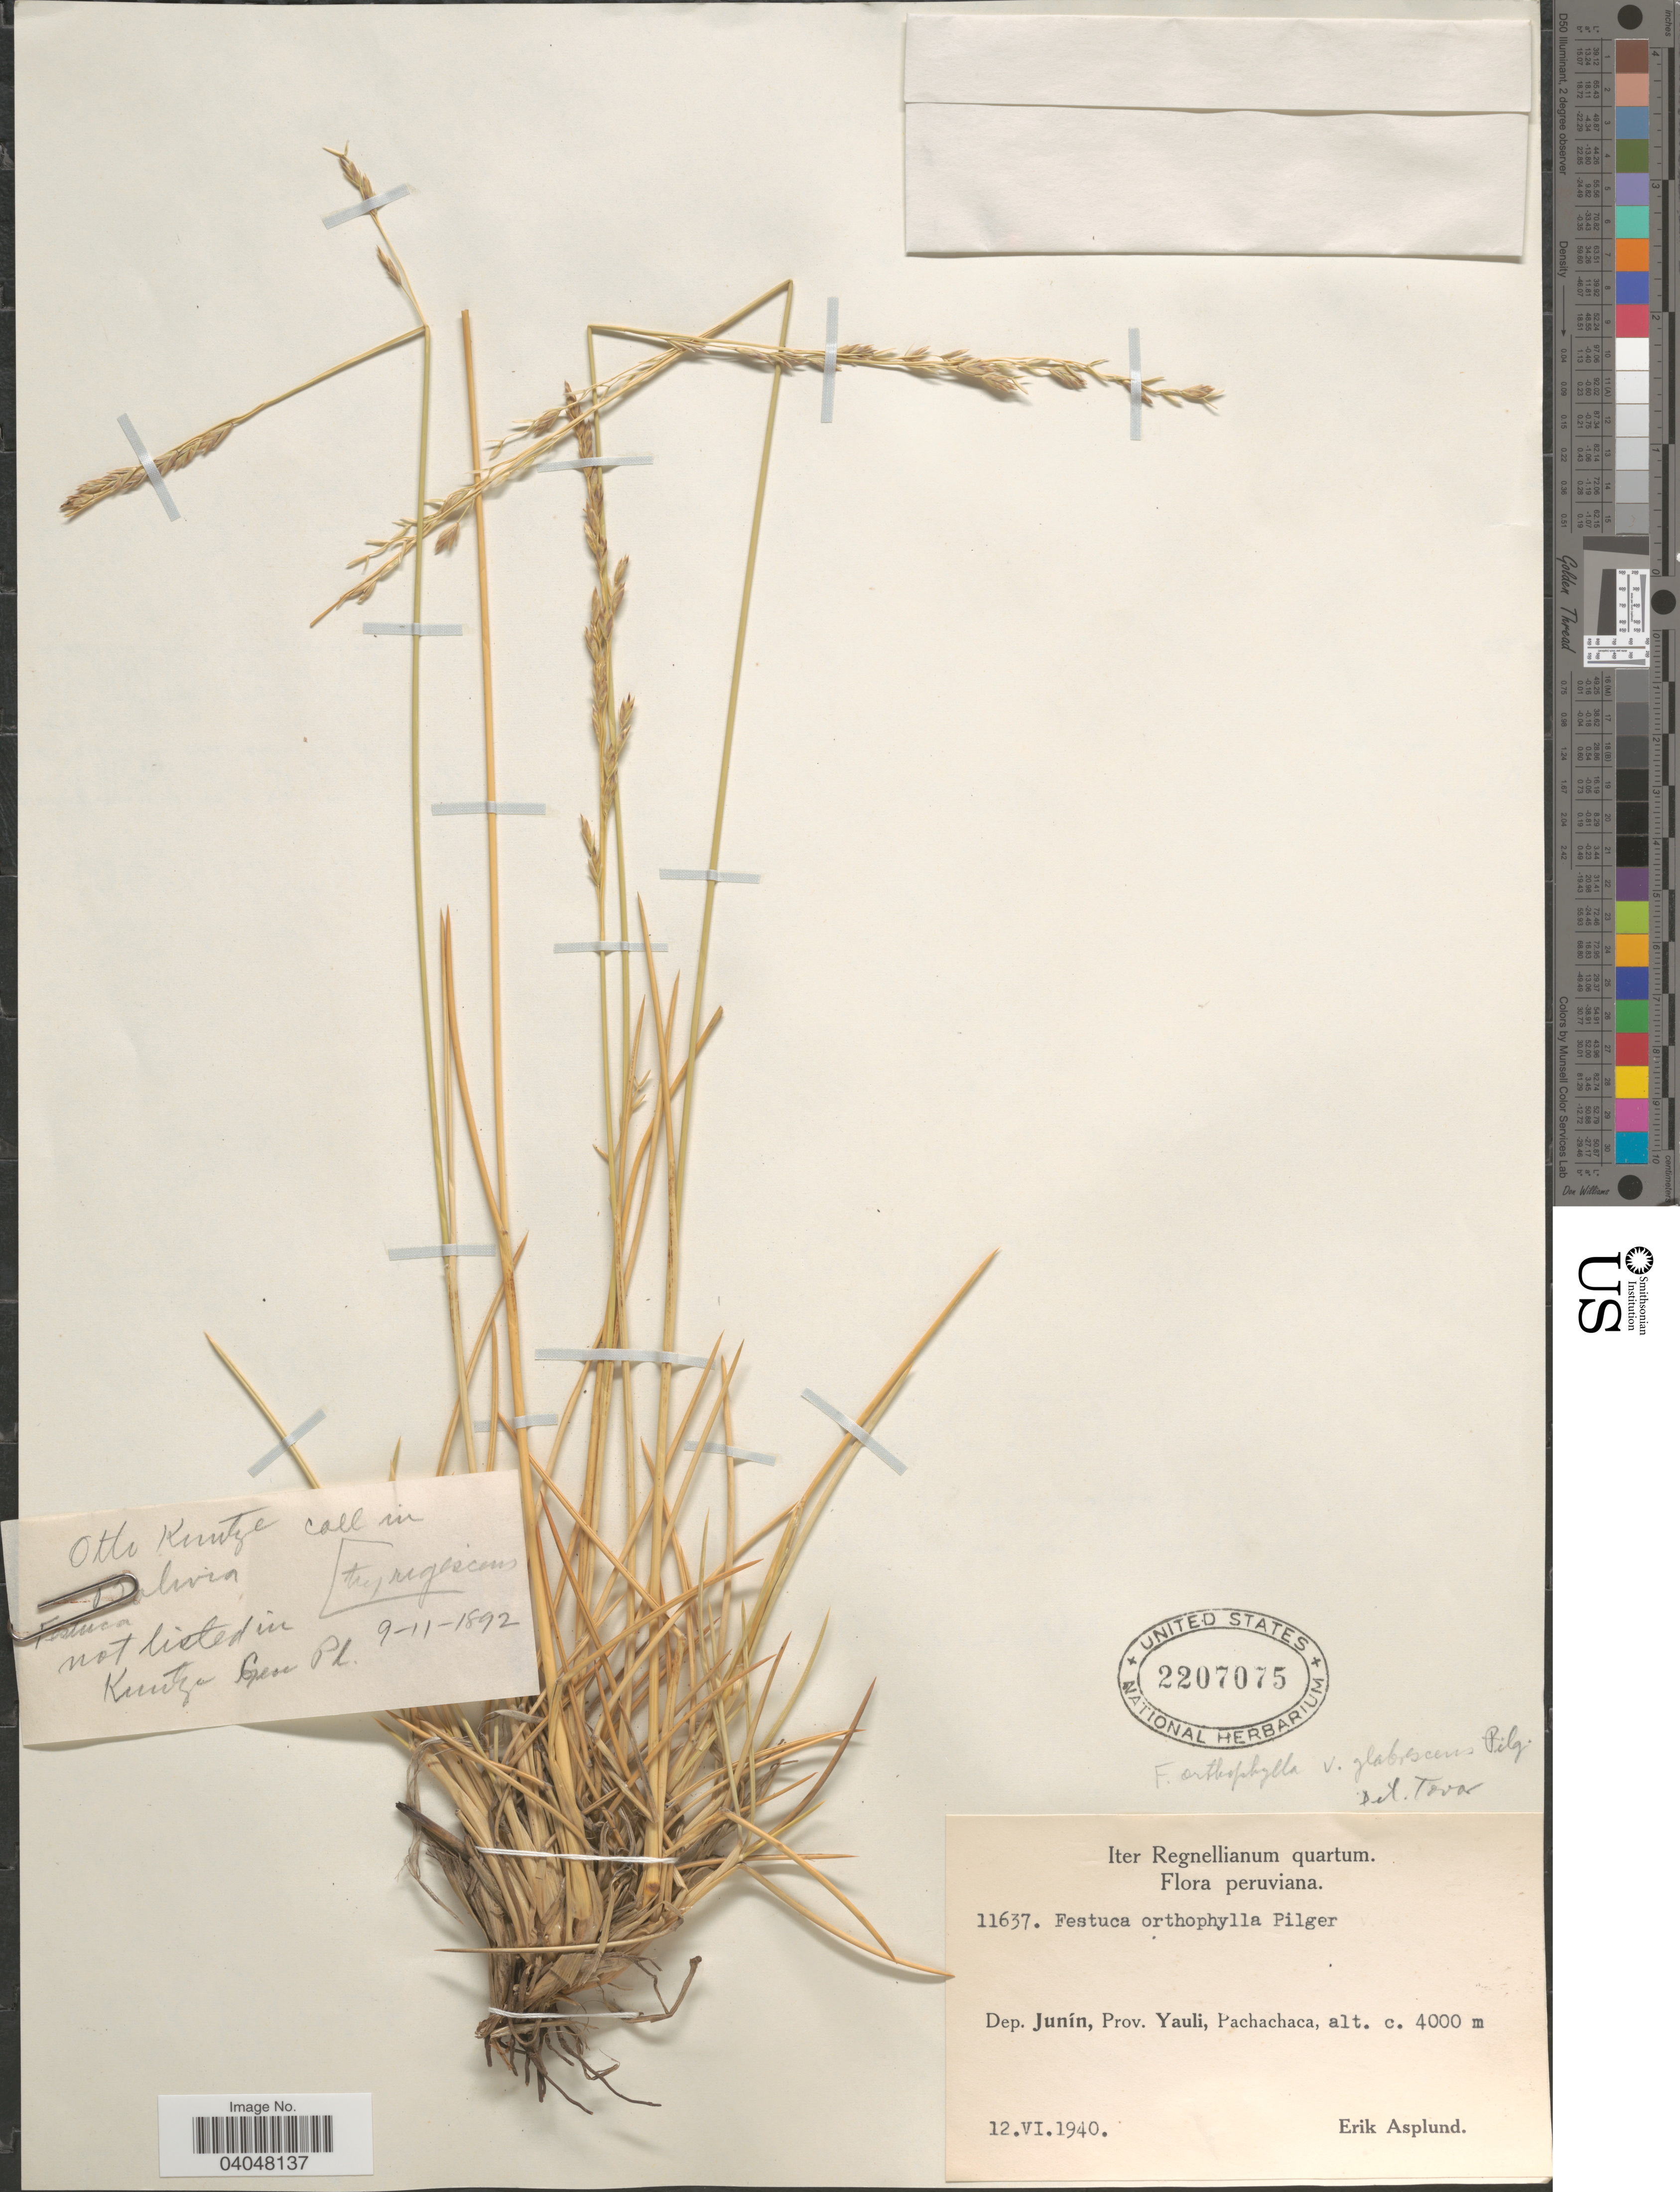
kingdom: Plantae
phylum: Tracheophyta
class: Liliopsida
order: Poales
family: Poaceae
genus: Festuca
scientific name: Festuca orthophylla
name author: Pilg.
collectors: E. Asplund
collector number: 11637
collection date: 1940-06-12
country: Peru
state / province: Junín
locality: Dep. Junín, Prov. Yauli, Pachachaca.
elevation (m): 4000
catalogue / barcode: US 2207075